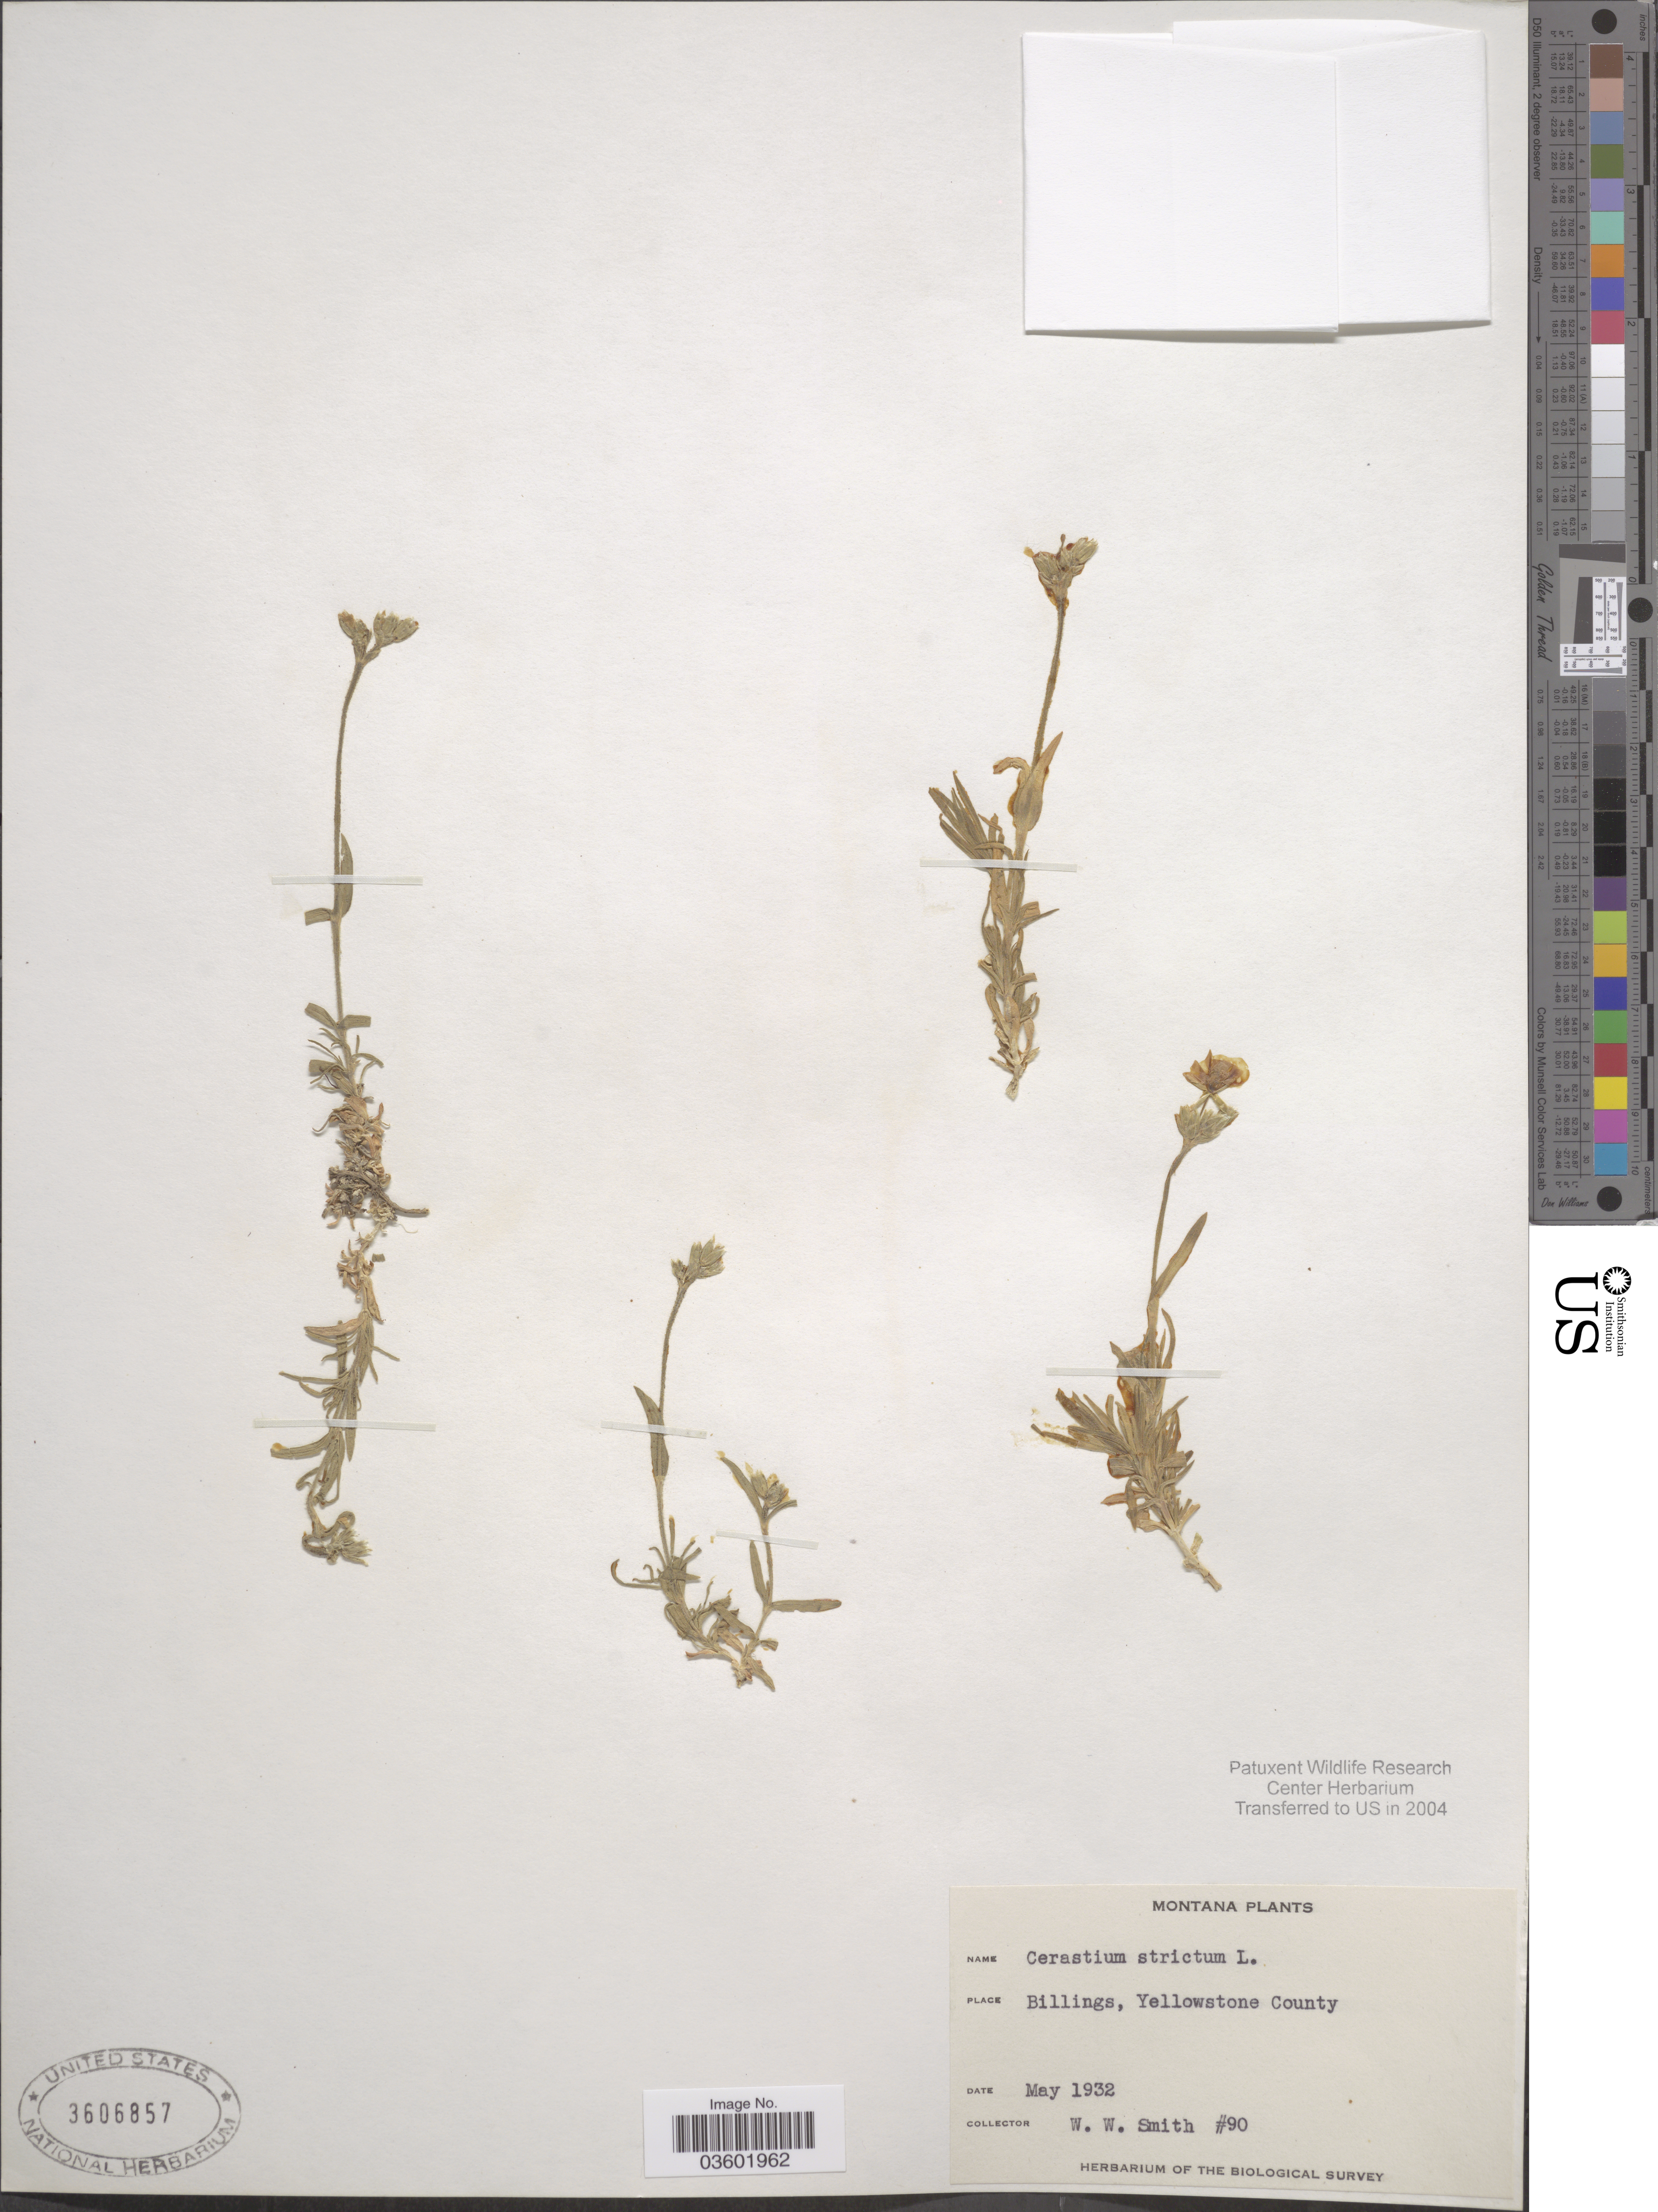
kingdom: Plantae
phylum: Tracheophyta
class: Magnoliopsida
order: Caryophyllales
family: Caryophyllaceae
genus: Cerastium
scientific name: Cerastium occidentale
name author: Greene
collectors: W. W. Smith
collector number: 90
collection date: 1932-05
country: United States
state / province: Montana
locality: Billings, Yellowstone County.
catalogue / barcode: US 3606857